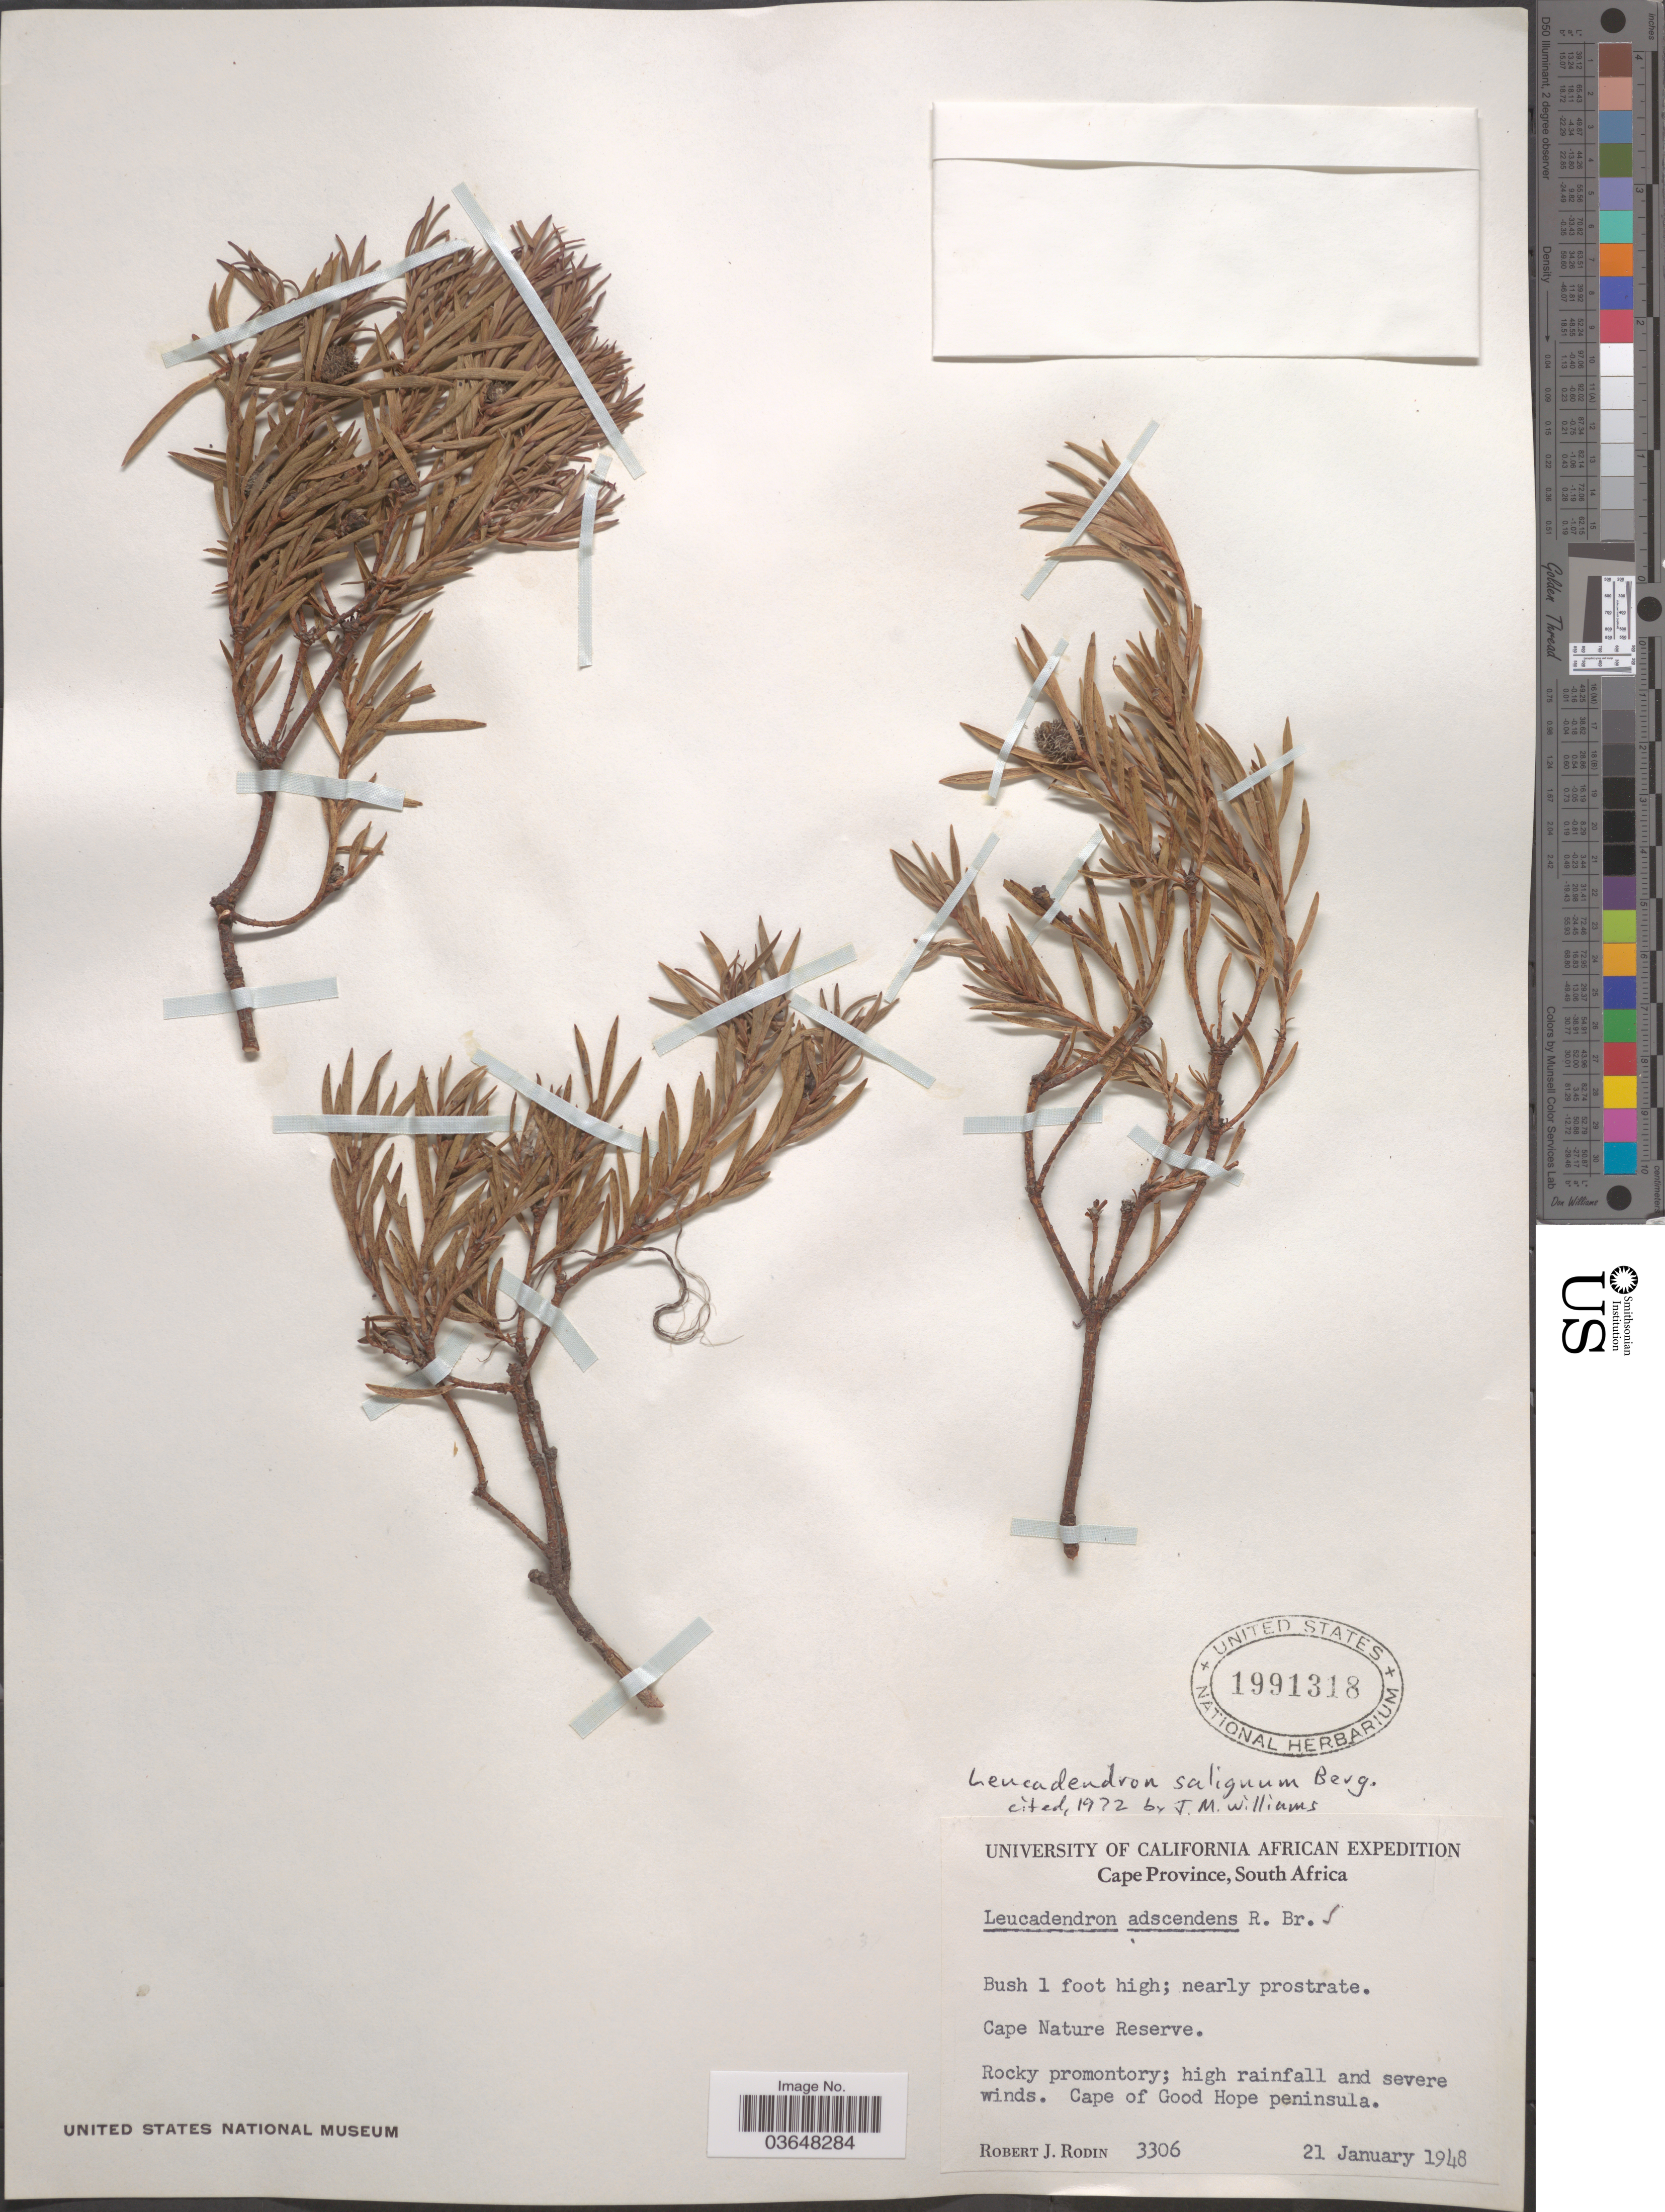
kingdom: Plantae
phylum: Tracheophyta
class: Magnoliopsida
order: Proteales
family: Proteaceae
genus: Leucadendron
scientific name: Leucadendron salignum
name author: P.J. Bergius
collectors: R. J. Rodin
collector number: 3306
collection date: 1948-01-21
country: South Africa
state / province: Western Cape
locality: Cape Nature Reserve. Rocky promontory. Cape of Good Hope peninsula.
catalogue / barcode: US 1991318